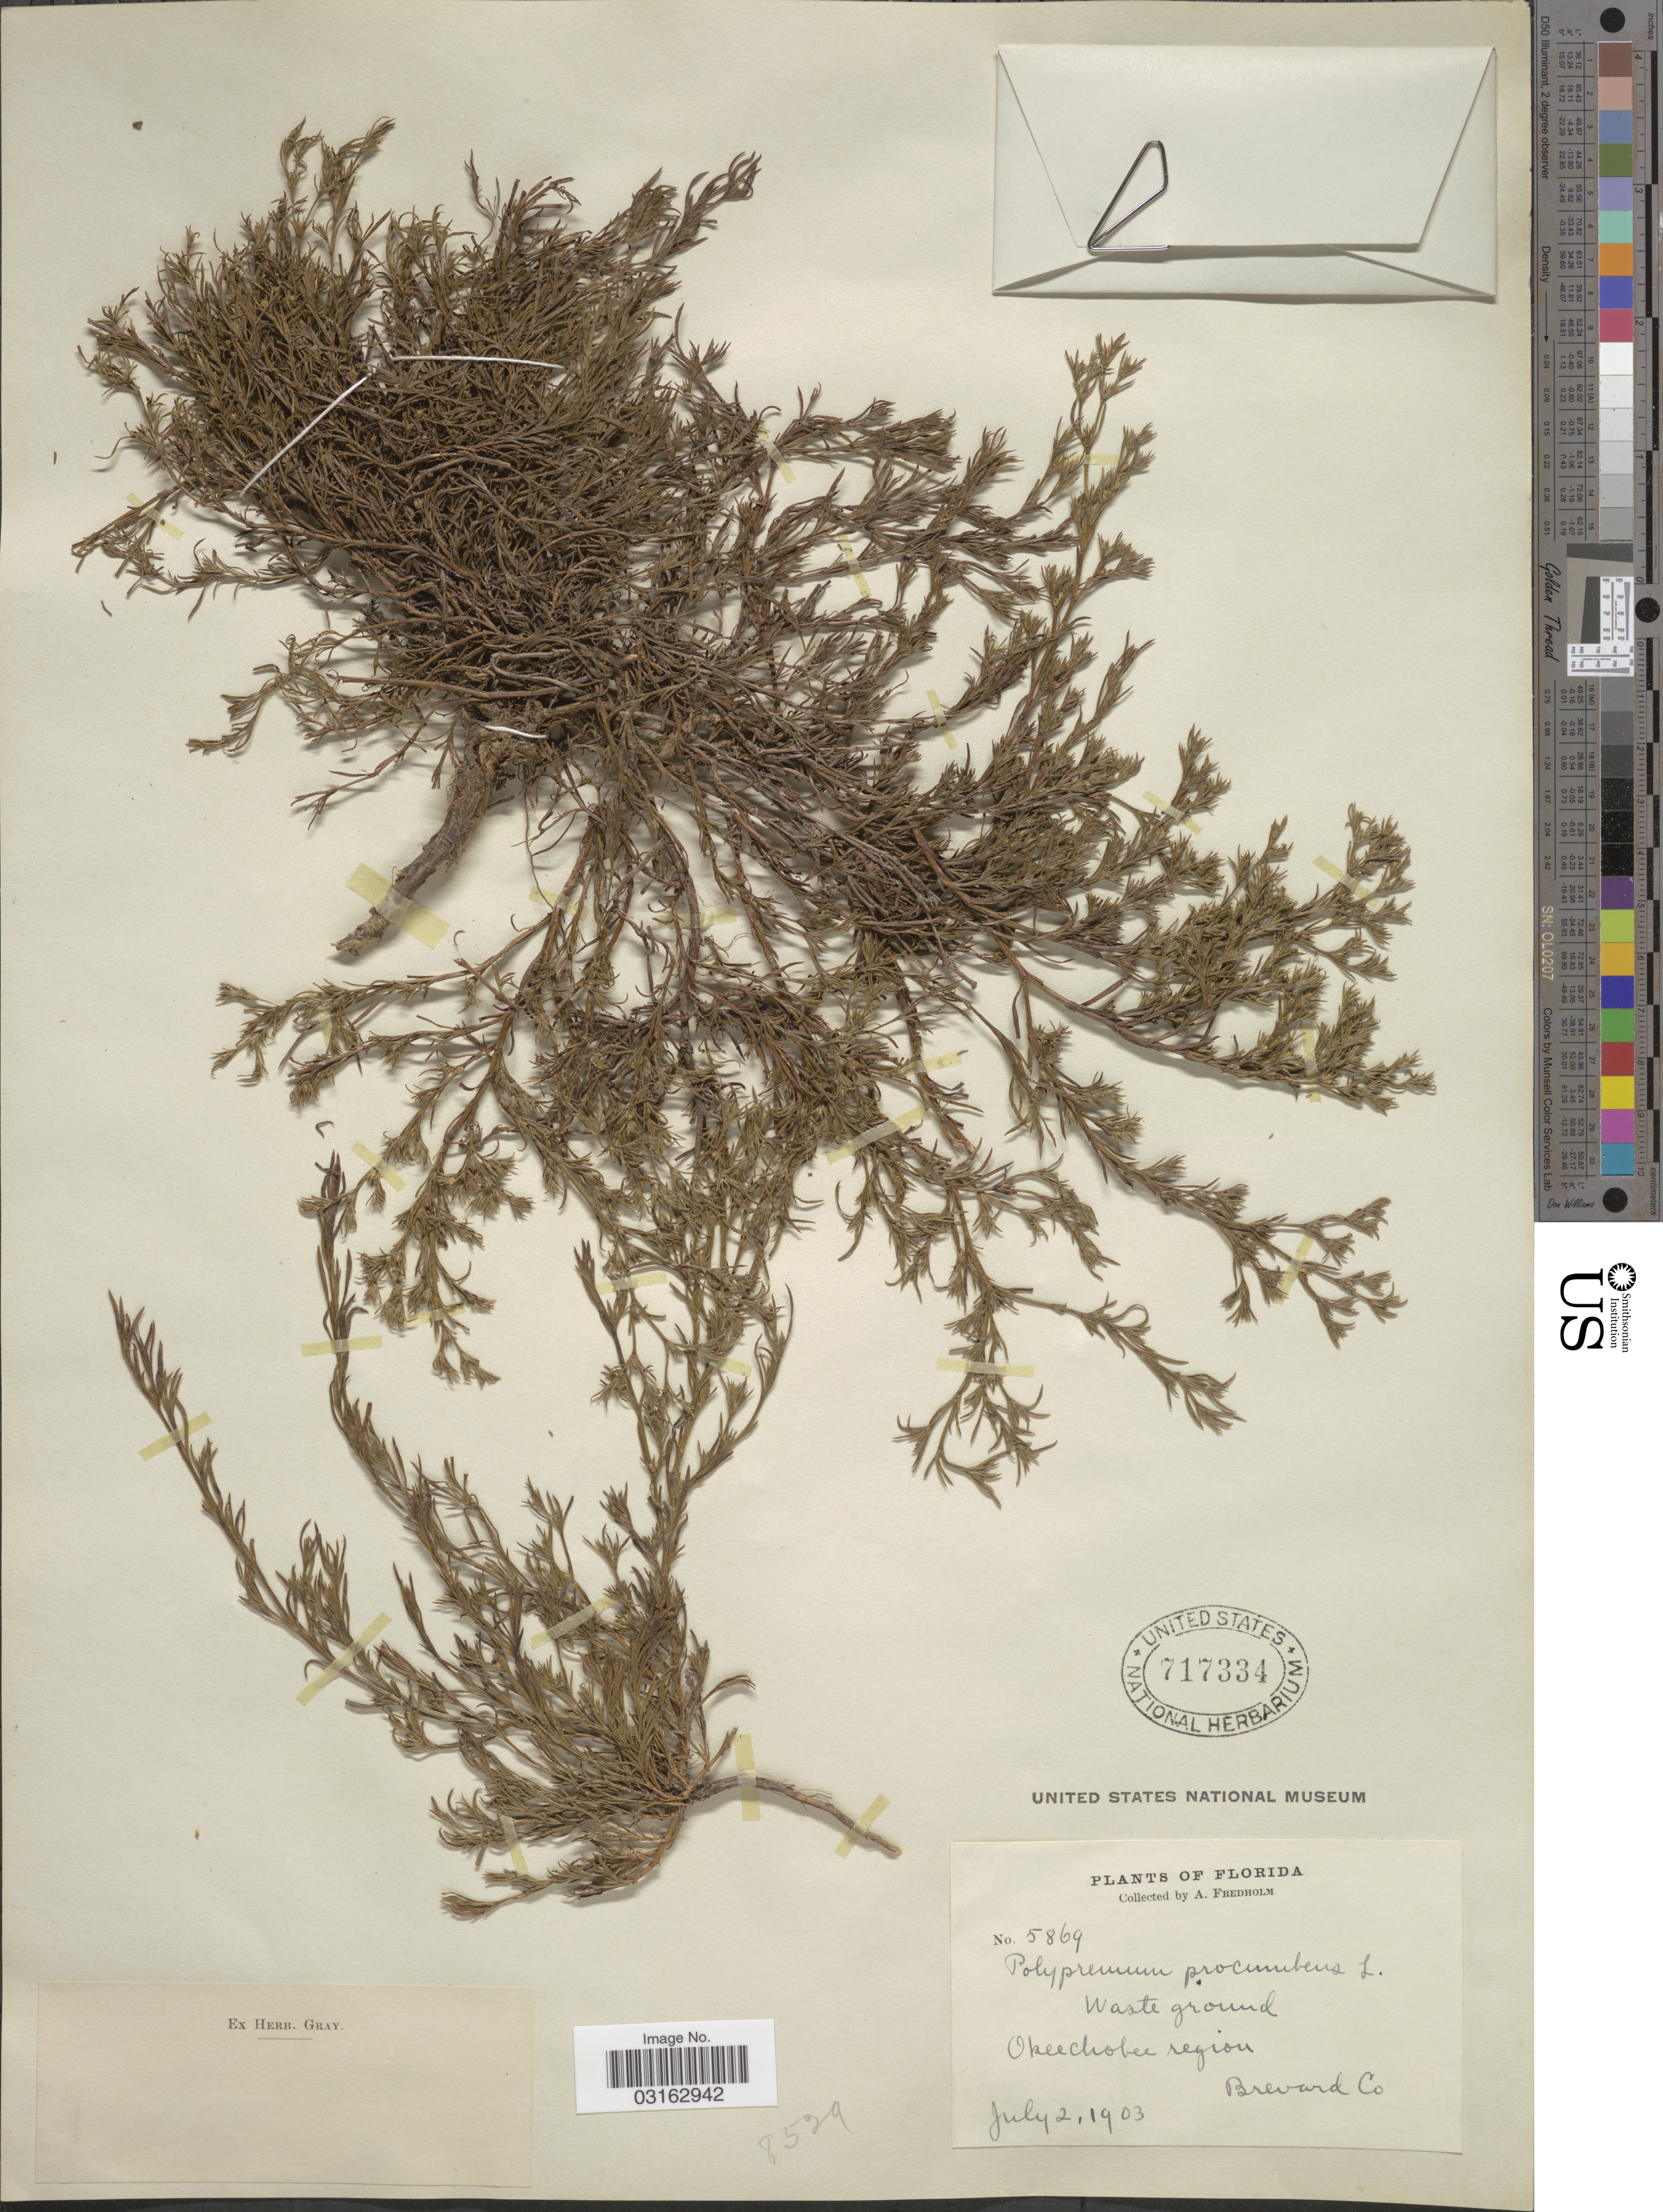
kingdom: Plantae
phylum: Tracheophyta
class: Magnoliopsida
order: Lamiales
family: Tetrachondraceae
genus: Polypremum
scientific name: Polypremum procumbens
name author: L.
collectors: A. Fredholm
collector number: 5869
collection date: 1903-07-02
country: United States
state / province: Florida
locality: Okeechobee region, Brevard Co.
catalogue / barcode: US 717334